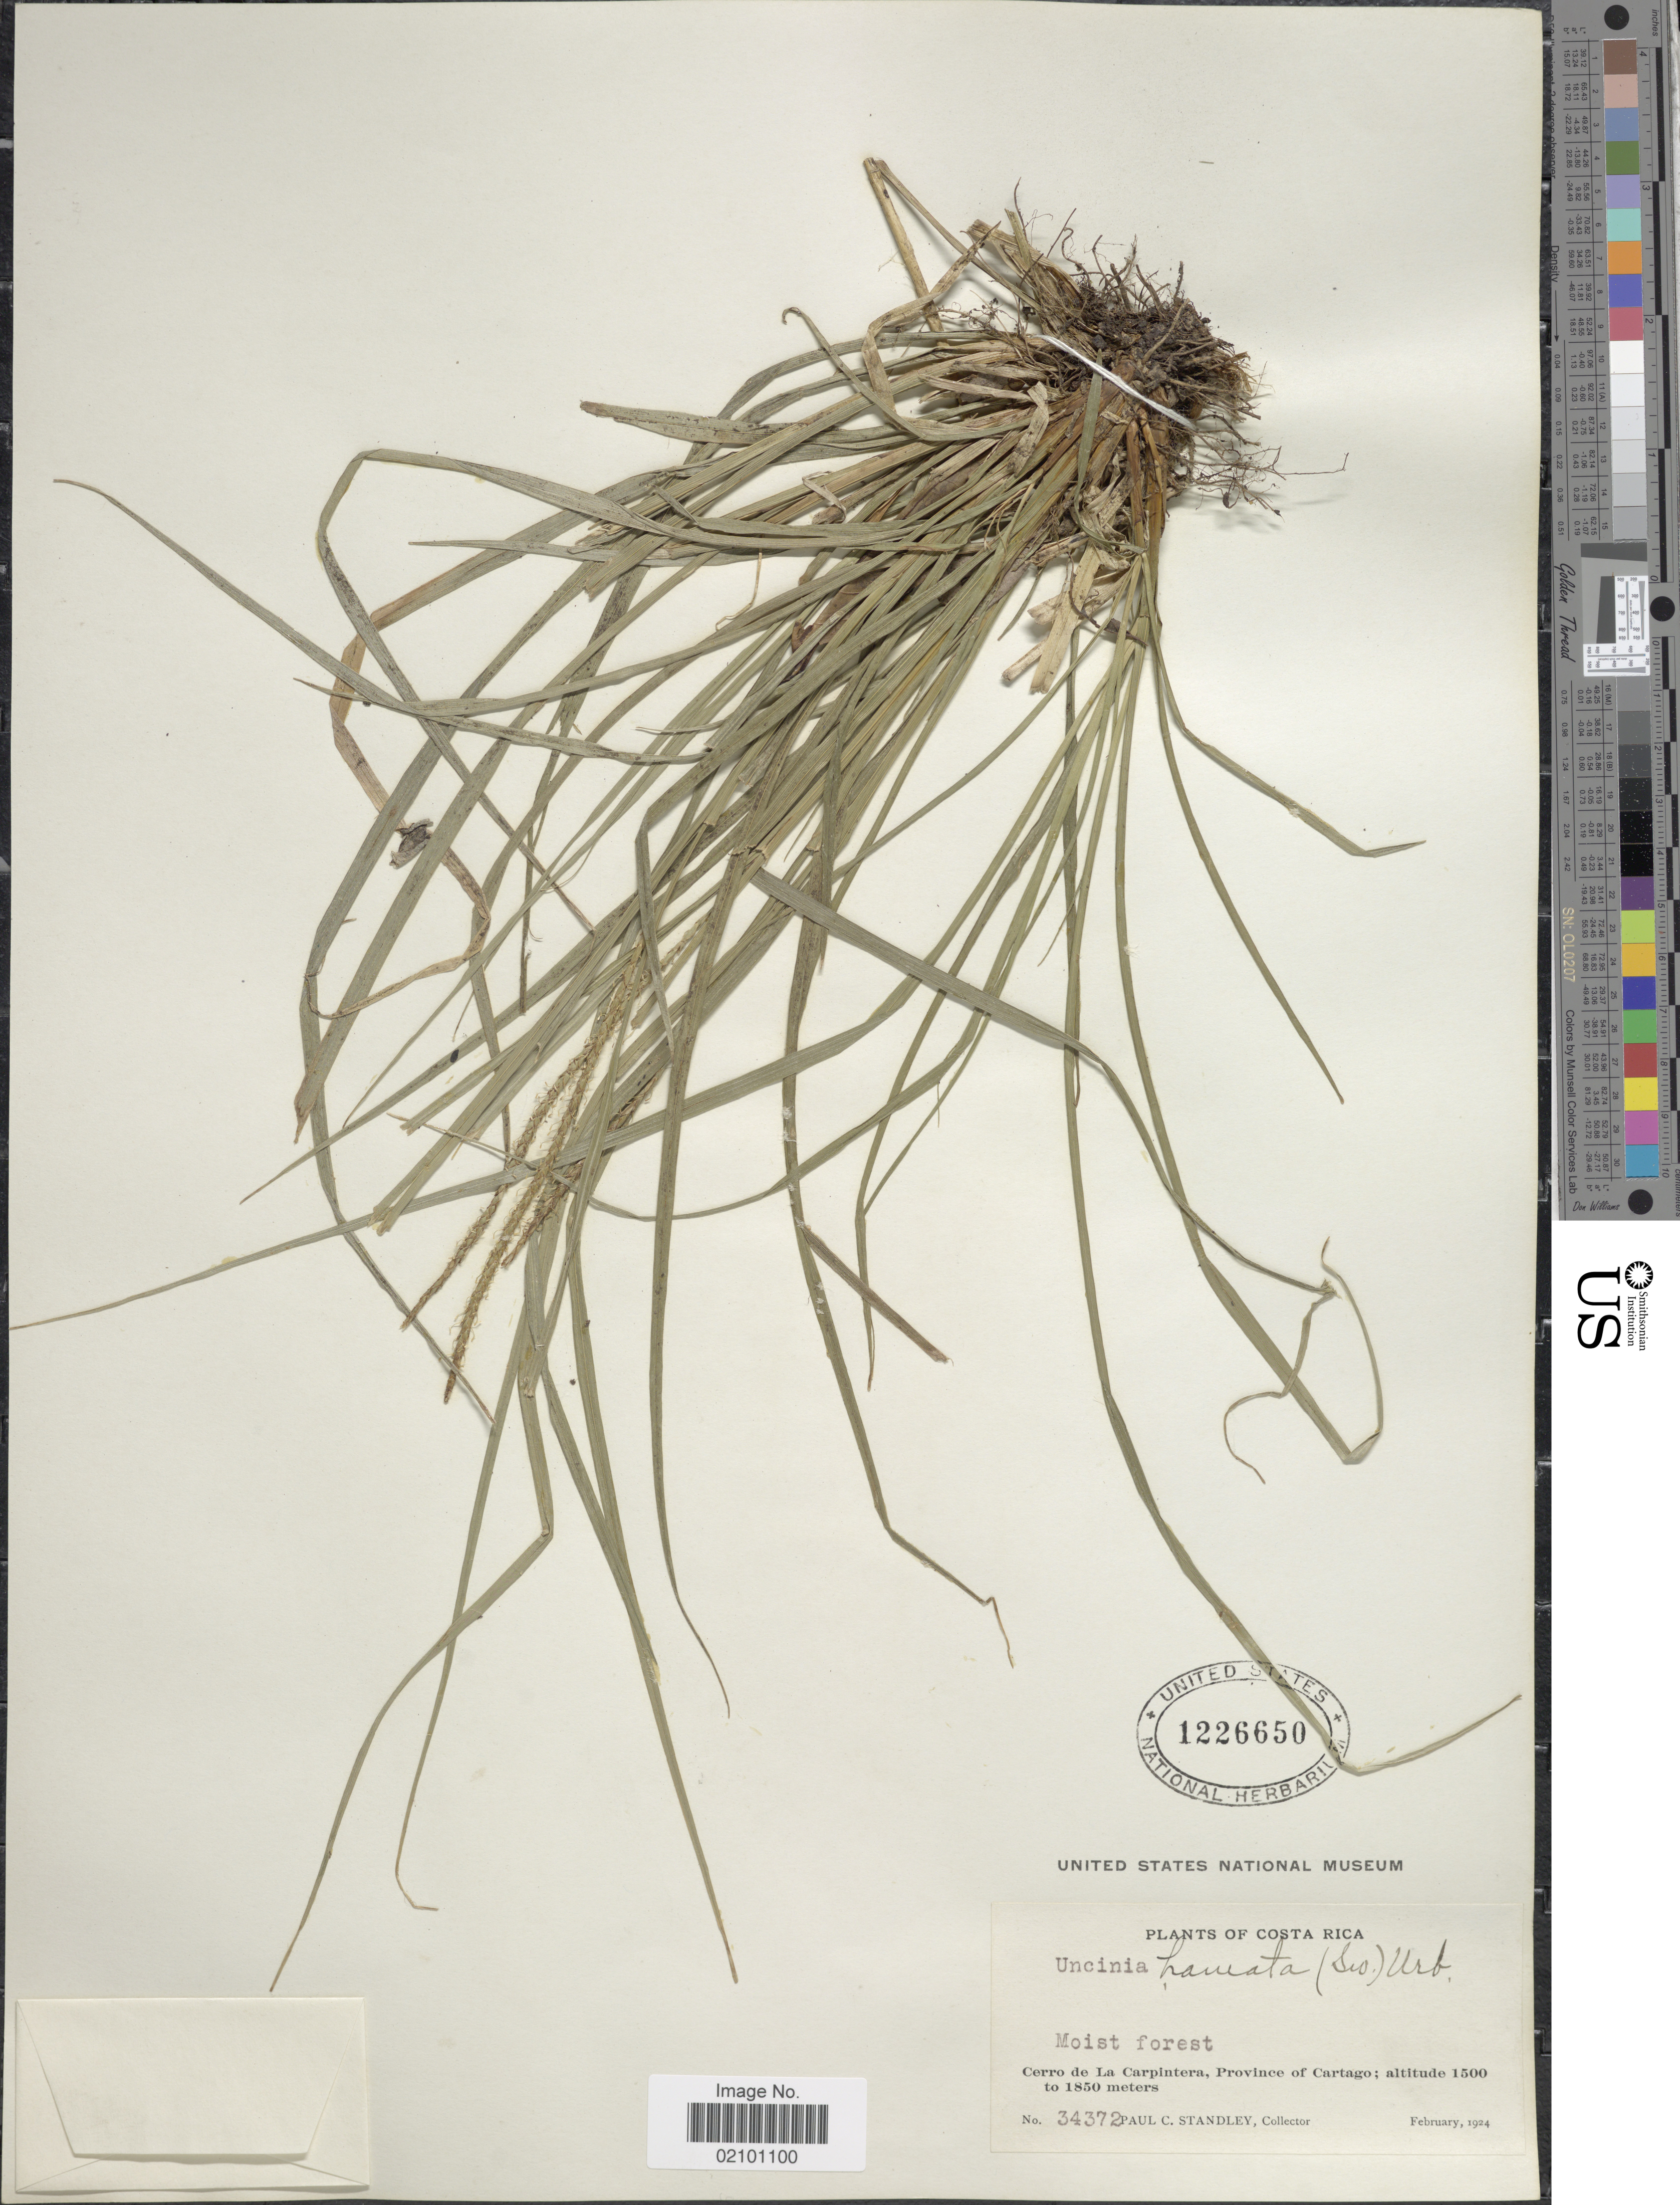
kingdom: Plantae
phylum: Tracheophyta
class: Liliopsida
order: Poales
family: Cyperaceae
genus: Carex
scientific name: Carex hamata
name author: Sw.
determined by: Strong, M. T., (US), Smithsonian Institution - National Museum of Natural History (UNITED STATES)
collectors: P. C. Standley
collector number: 34372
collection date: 1924-02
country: Costa Rica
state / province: Cartago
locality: Cerro de La Carpintera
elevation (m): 1500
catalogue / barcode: US 1226650